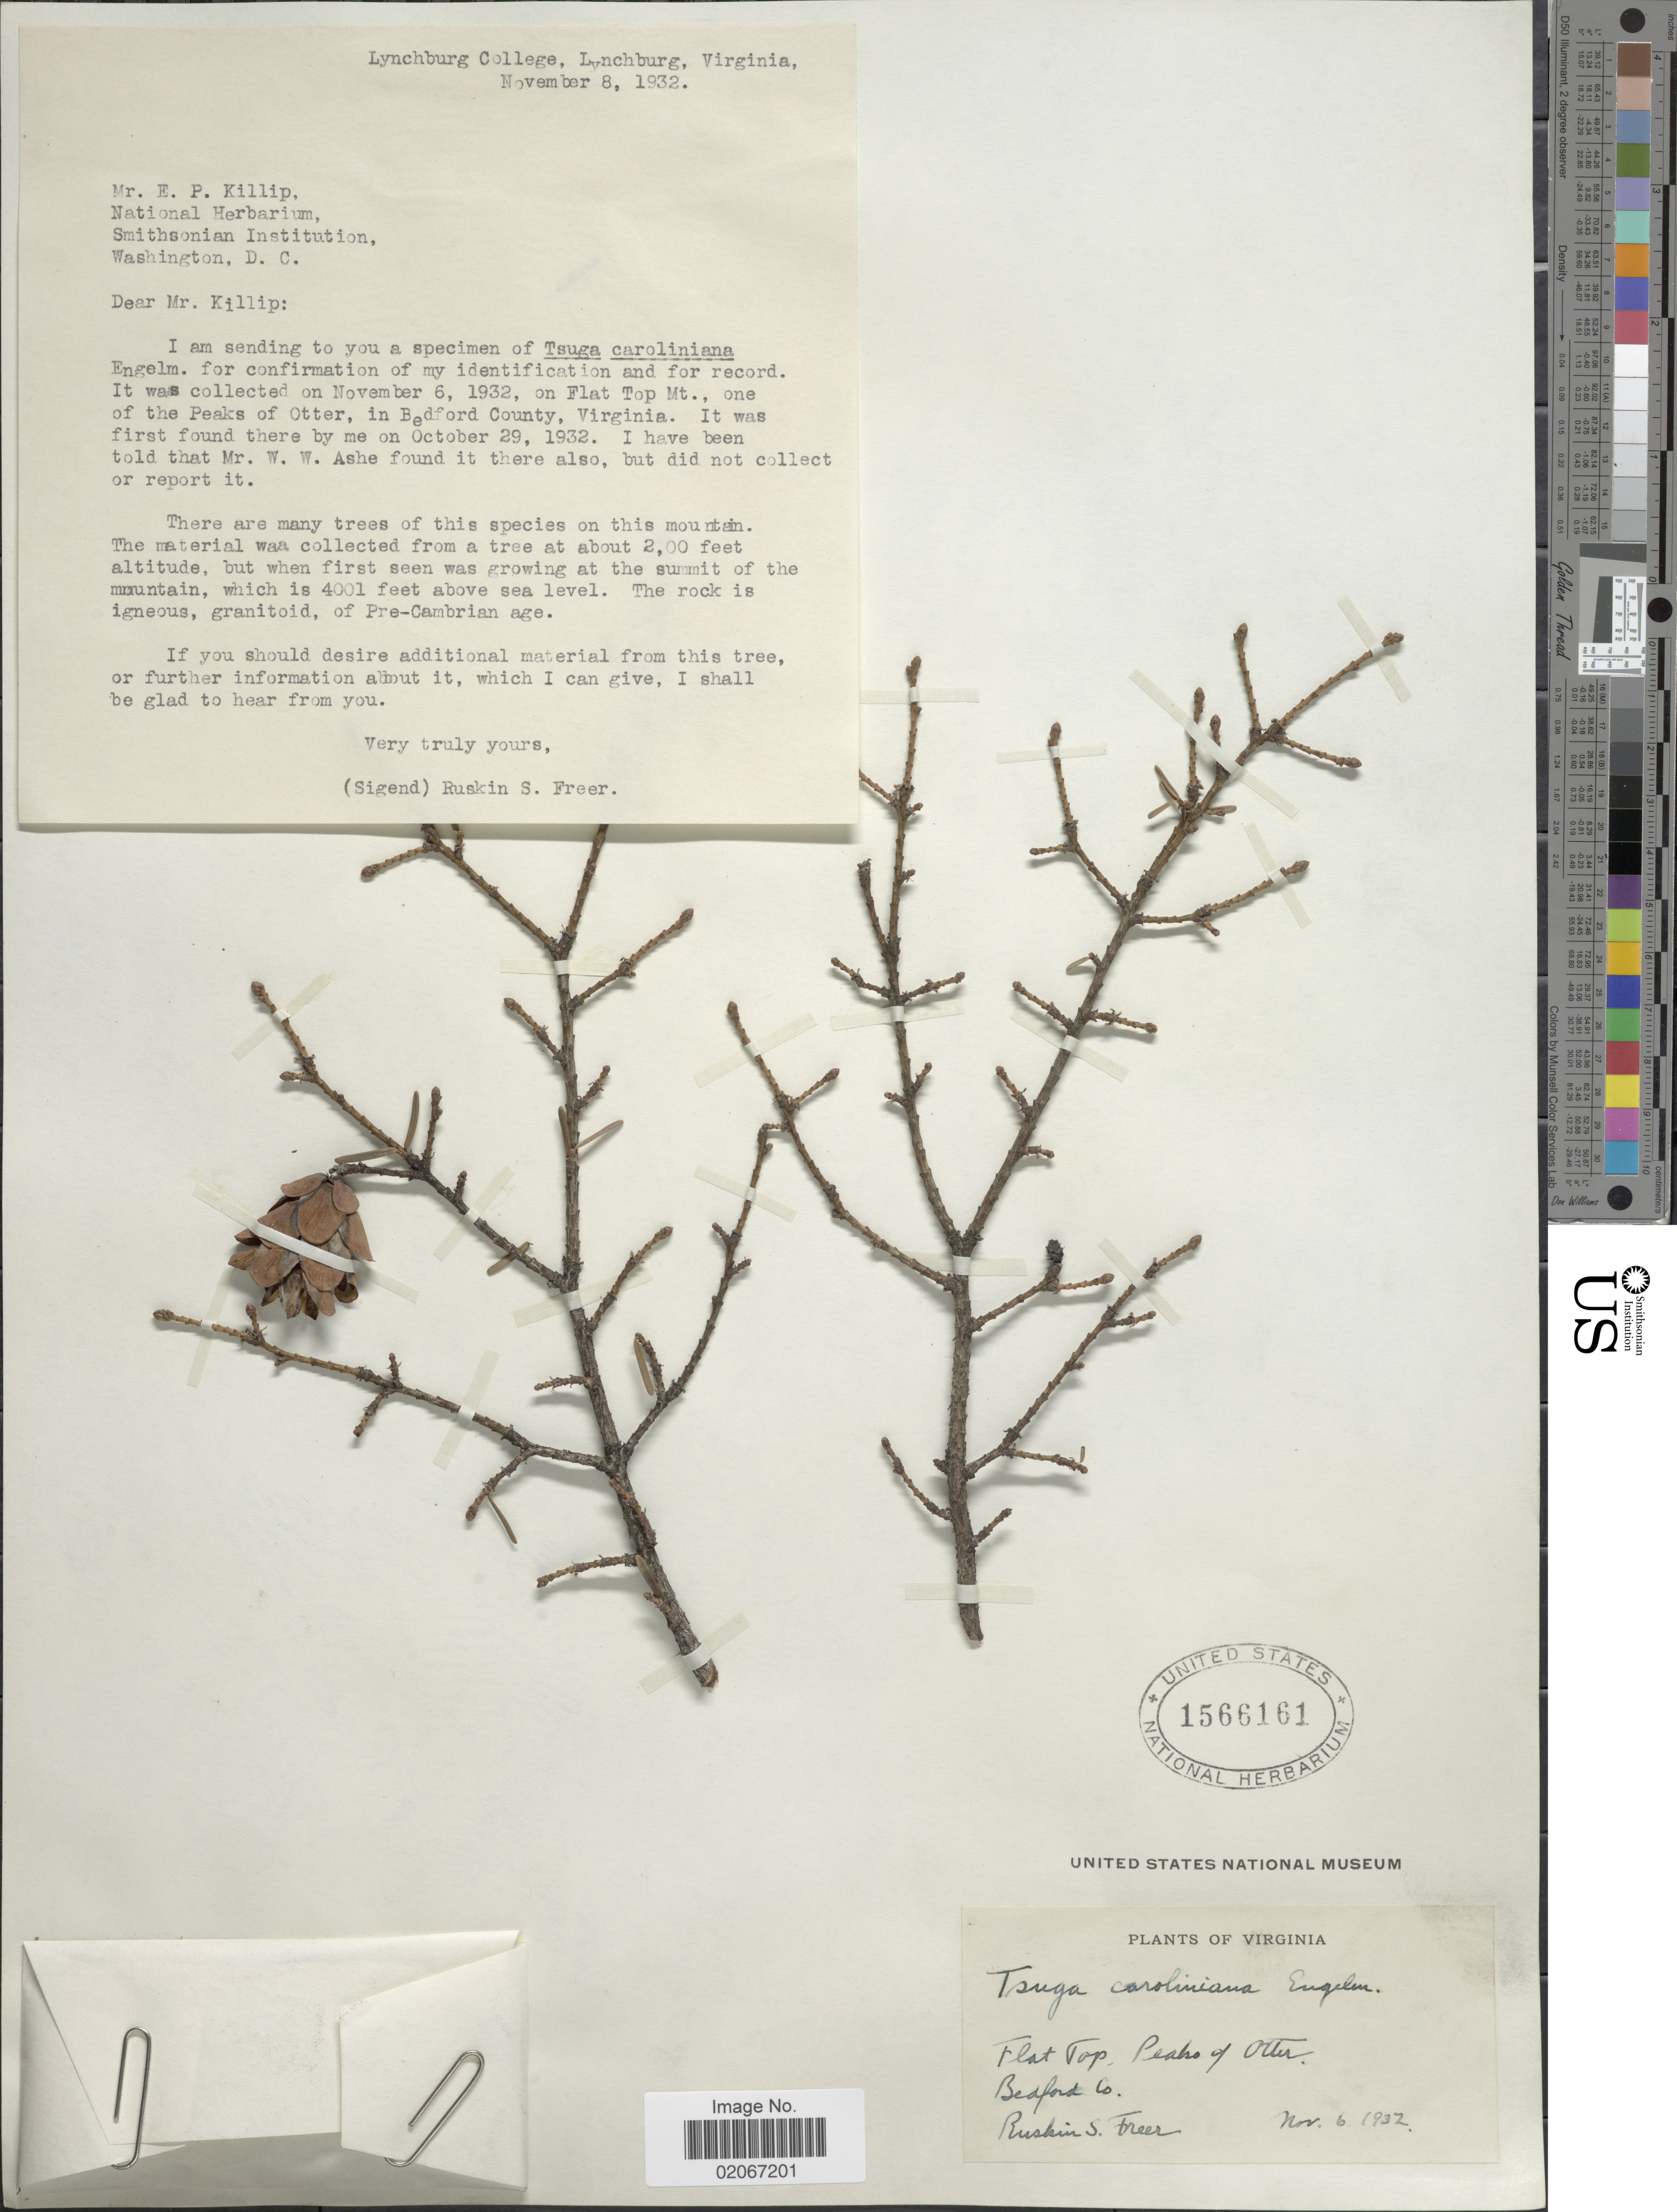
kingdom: Plantae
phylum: Tracheophyta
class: Pinopsida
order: Pinales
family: Pinaceae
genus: Tsuga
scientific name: Tsuga caroliniana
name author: Engelm.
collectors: R. Freer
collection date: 1932-11-06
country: United States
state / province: Virginia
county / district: Bedford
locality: Flat Top Peaks of Otter, Bedford Co.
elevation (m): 1220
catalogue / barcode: US 1566161